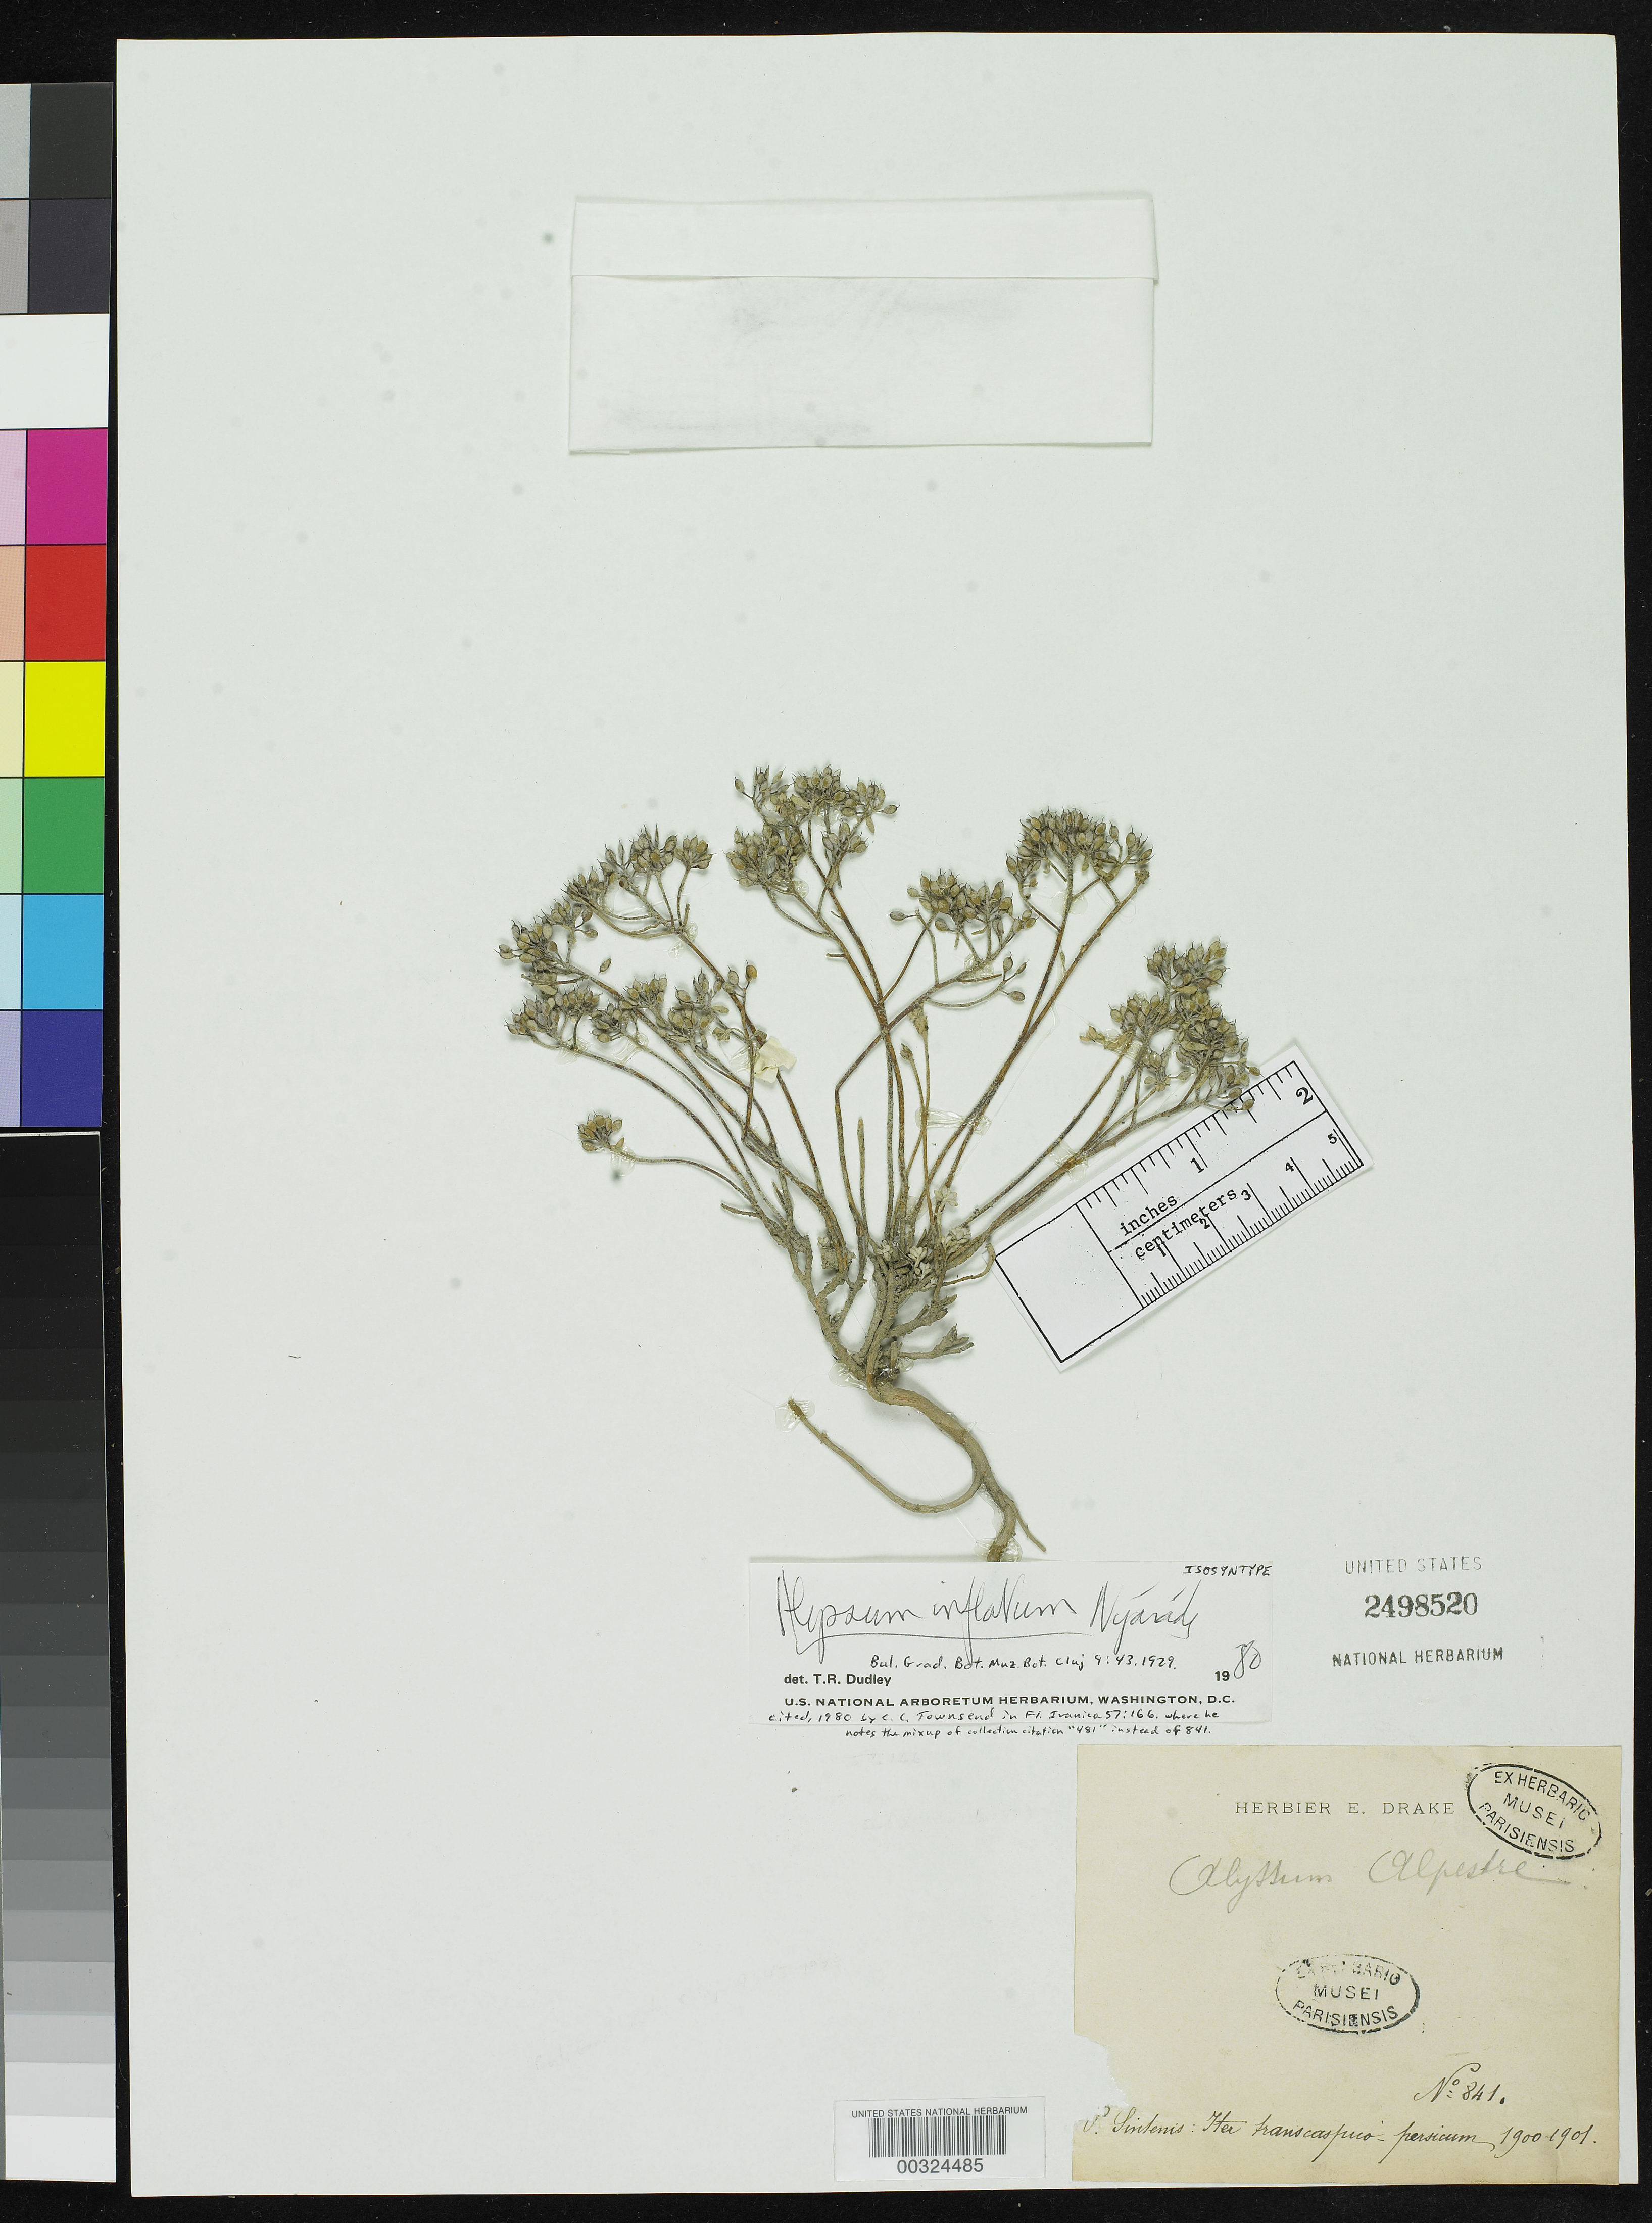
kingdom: Plantae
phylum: Tracheophyta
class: Magnoliopsida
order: Brassicales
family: Brassicaceae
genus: Alyssum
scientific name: Alyssum inflatum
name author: Nyar.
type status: Isosyntype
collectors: P. Sintenis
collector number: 841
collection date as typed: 1900 to -- --- 1901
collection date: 1900/1901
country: Iran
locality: Iter transcaspico-persicum.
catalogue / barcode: US 2498520